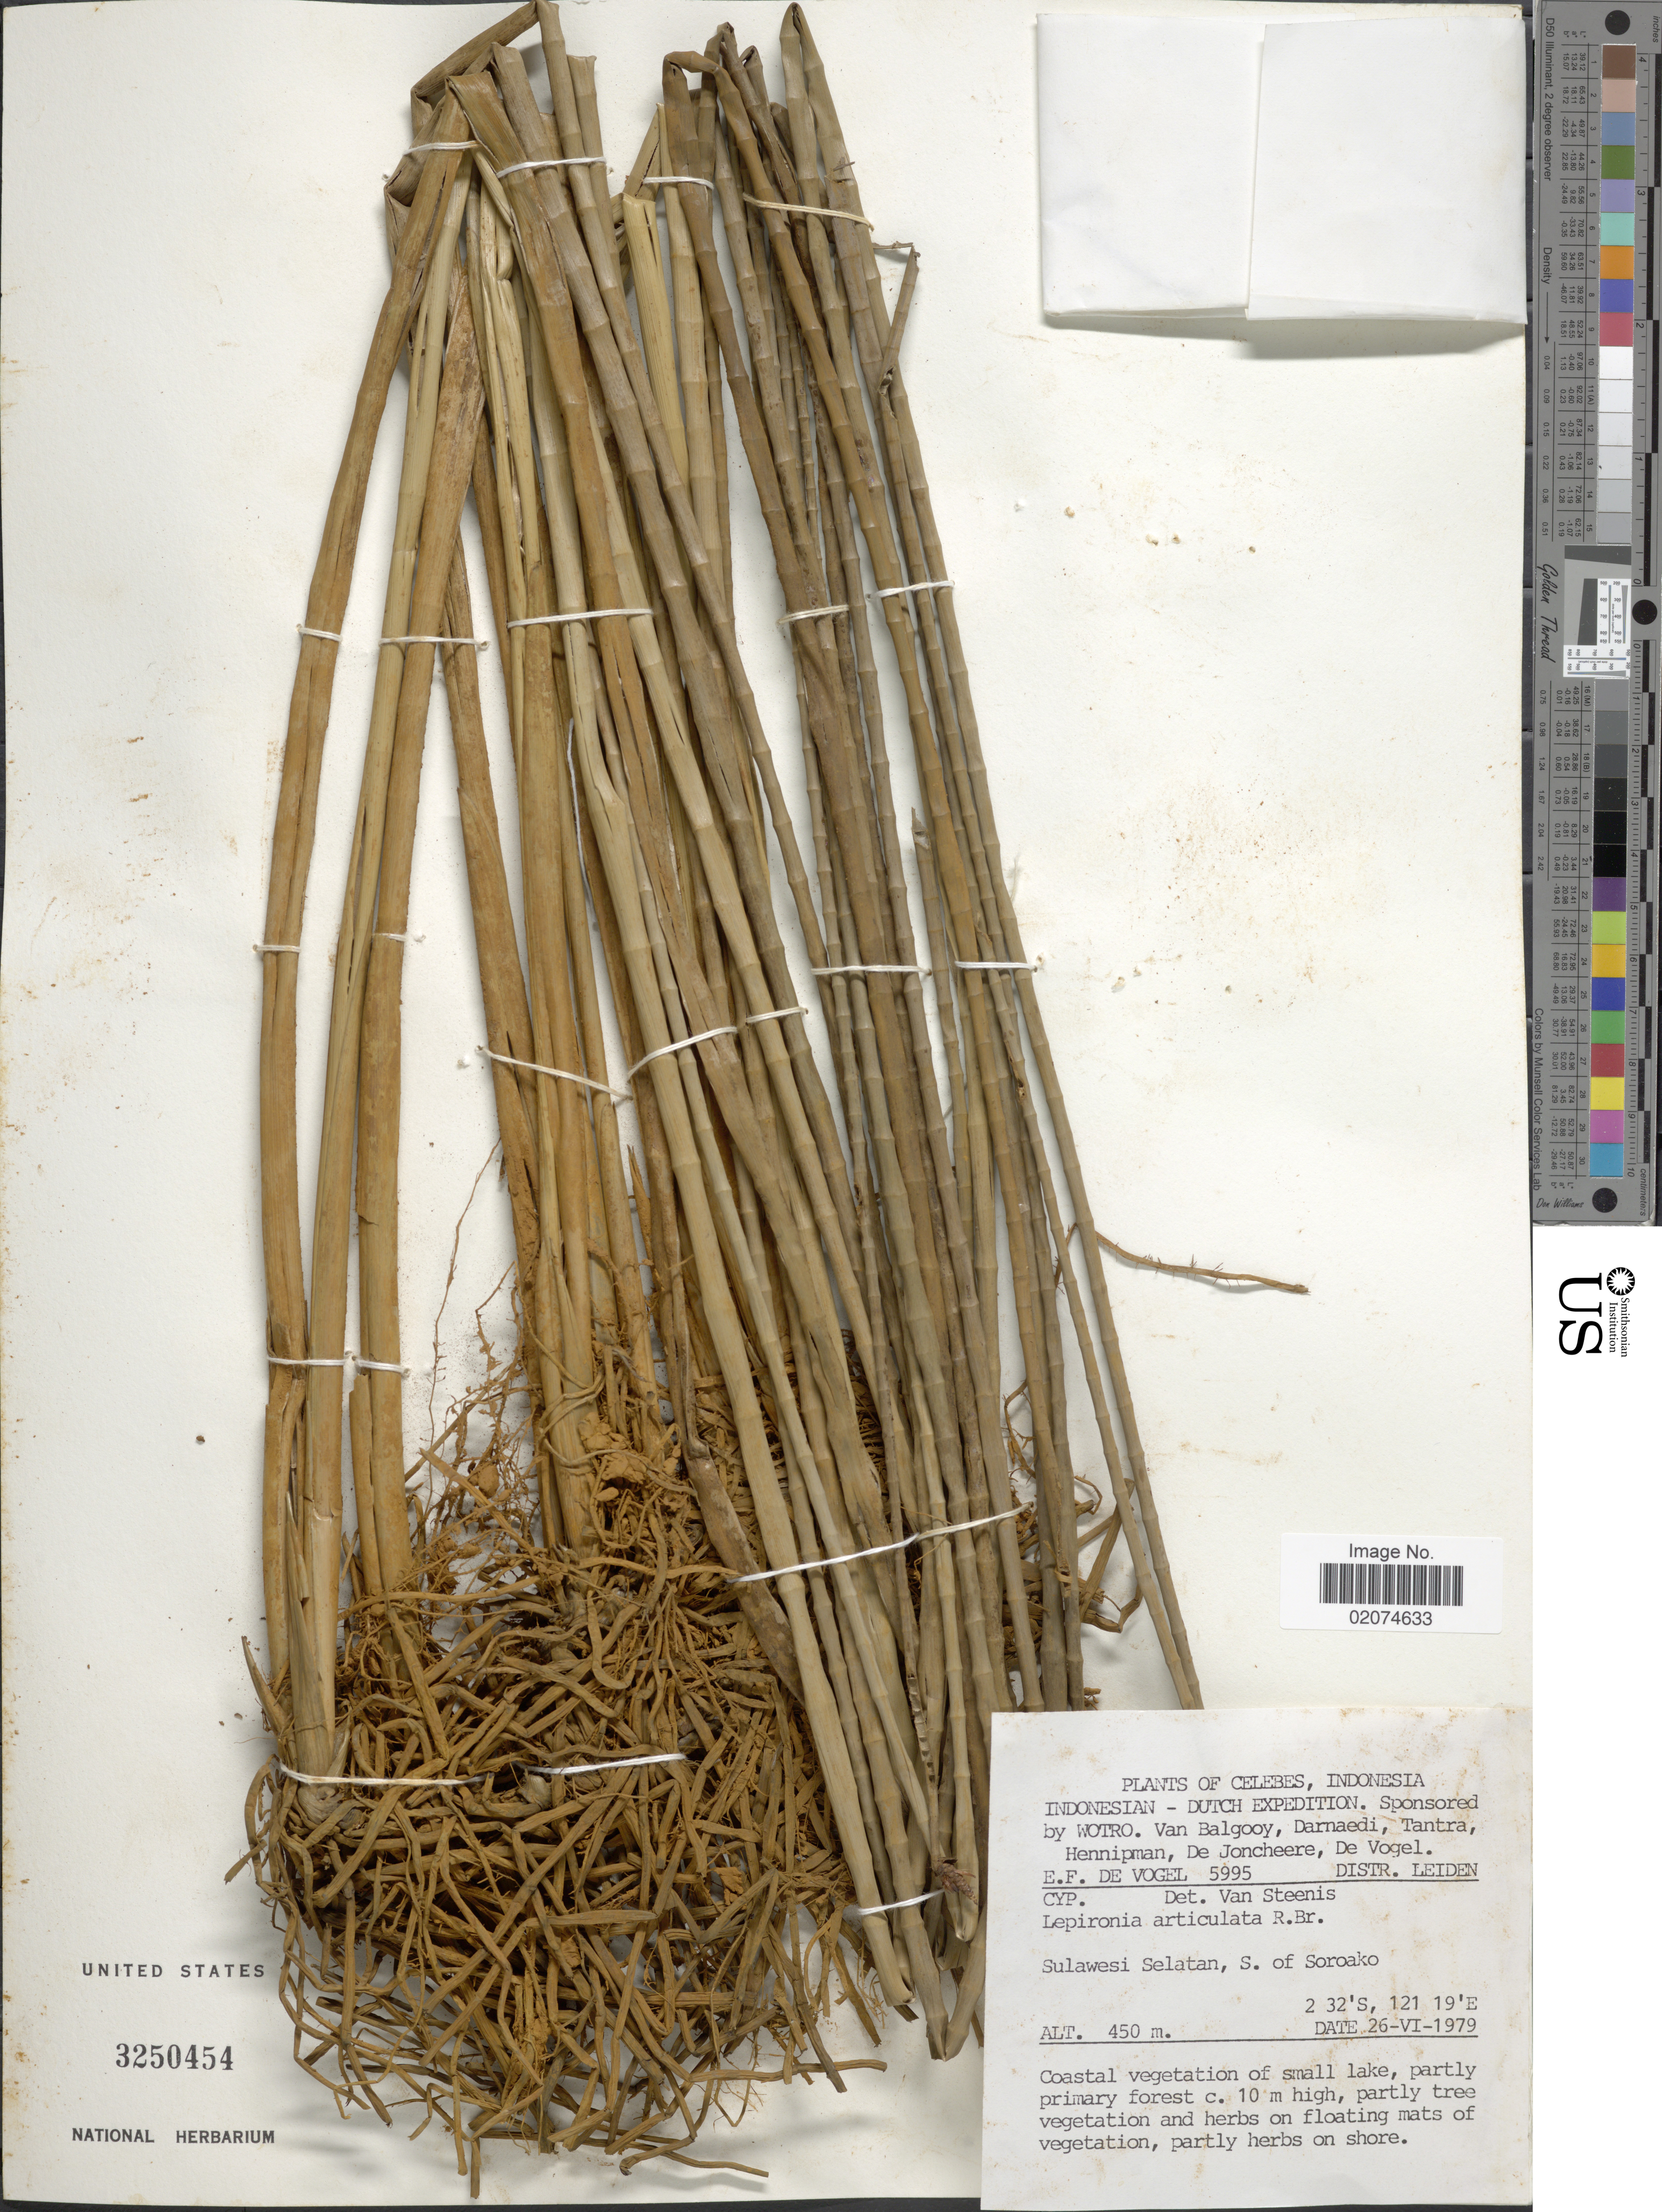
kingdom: Plantae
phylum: Tracheophyta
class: Liliopsida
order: Poales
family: Cyperaceae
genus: Lepironia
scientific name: Lepironia articulata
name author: (Retz.) Domin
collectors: E. F. de Vogel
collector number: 5995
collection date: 1979-06-26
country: Indonesia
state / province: Sulawesi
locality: Sulawesi Selatan, S. of Soroako. Celebes.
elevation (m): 450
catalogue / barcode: US 3250454